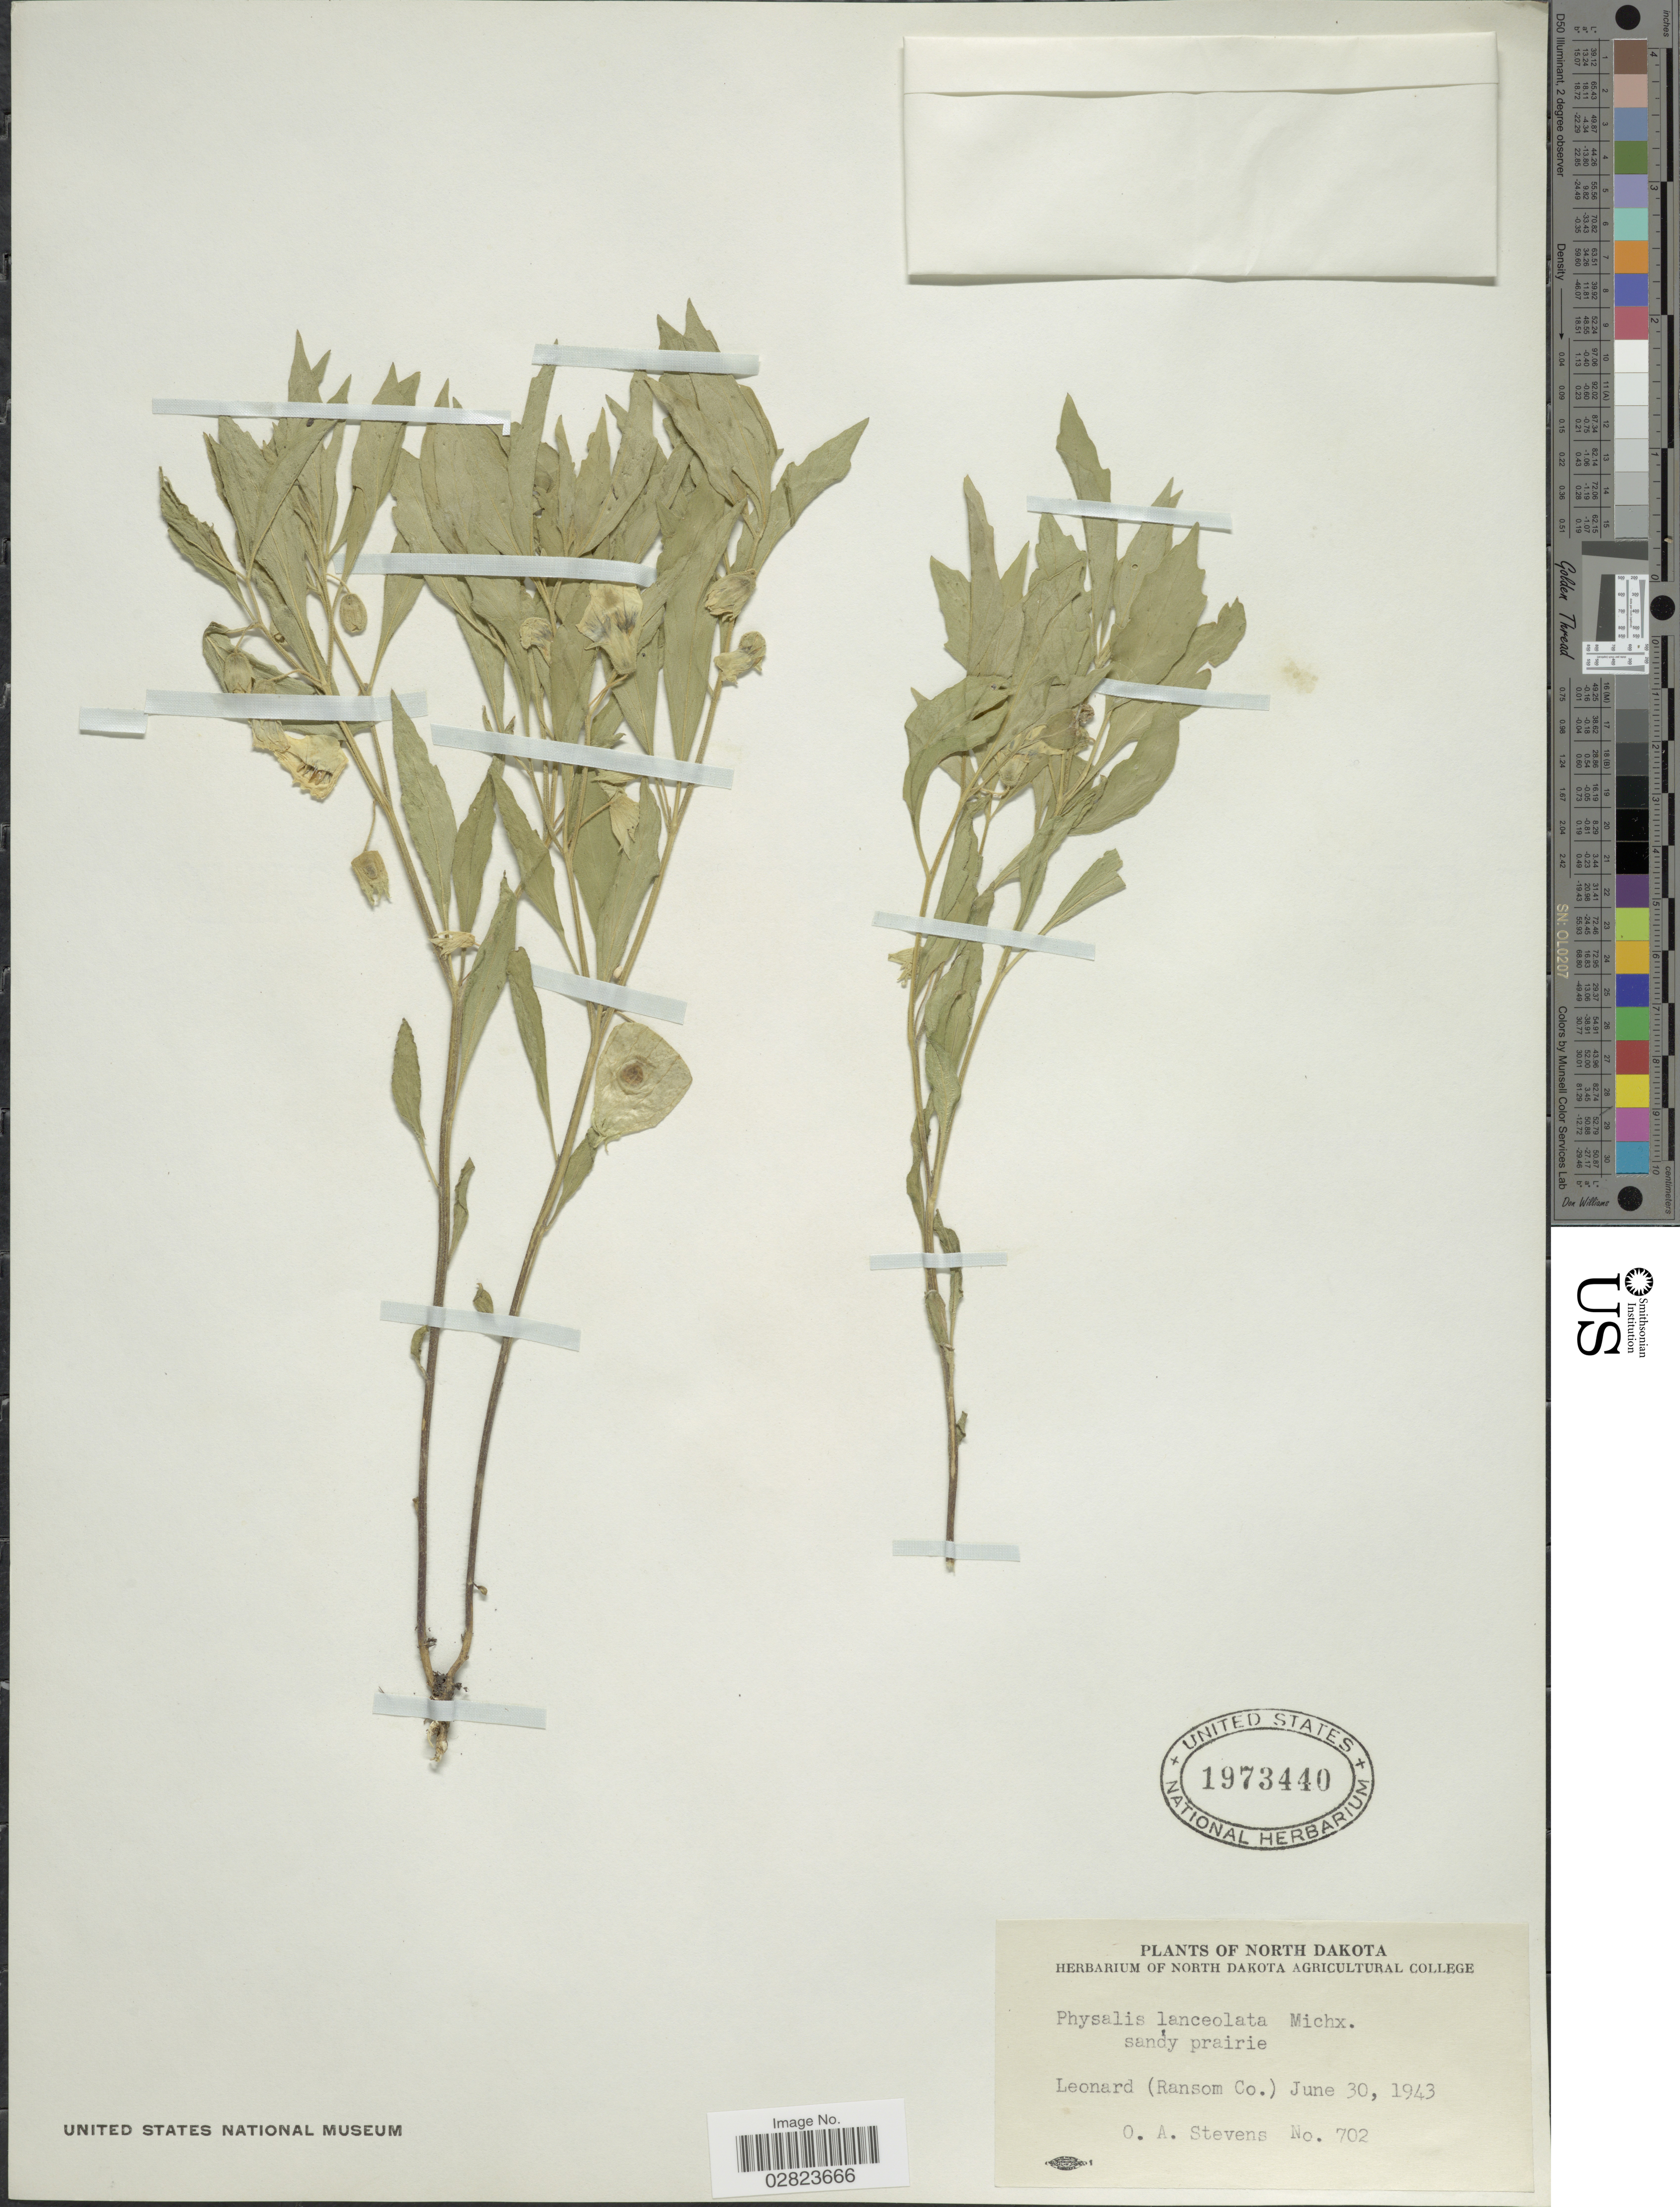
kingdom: Plantae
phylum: Tracheophyta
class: Magnoliopsida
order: Solanales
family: Solanaceae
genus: Physalis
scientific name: Physalis lanceolata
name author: Michx.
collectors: O. A. Stevens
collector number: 702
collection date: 1943-06-30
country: United States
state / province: North Dakota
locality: Leonard (Ransom Co.).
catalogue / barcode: US 1973440